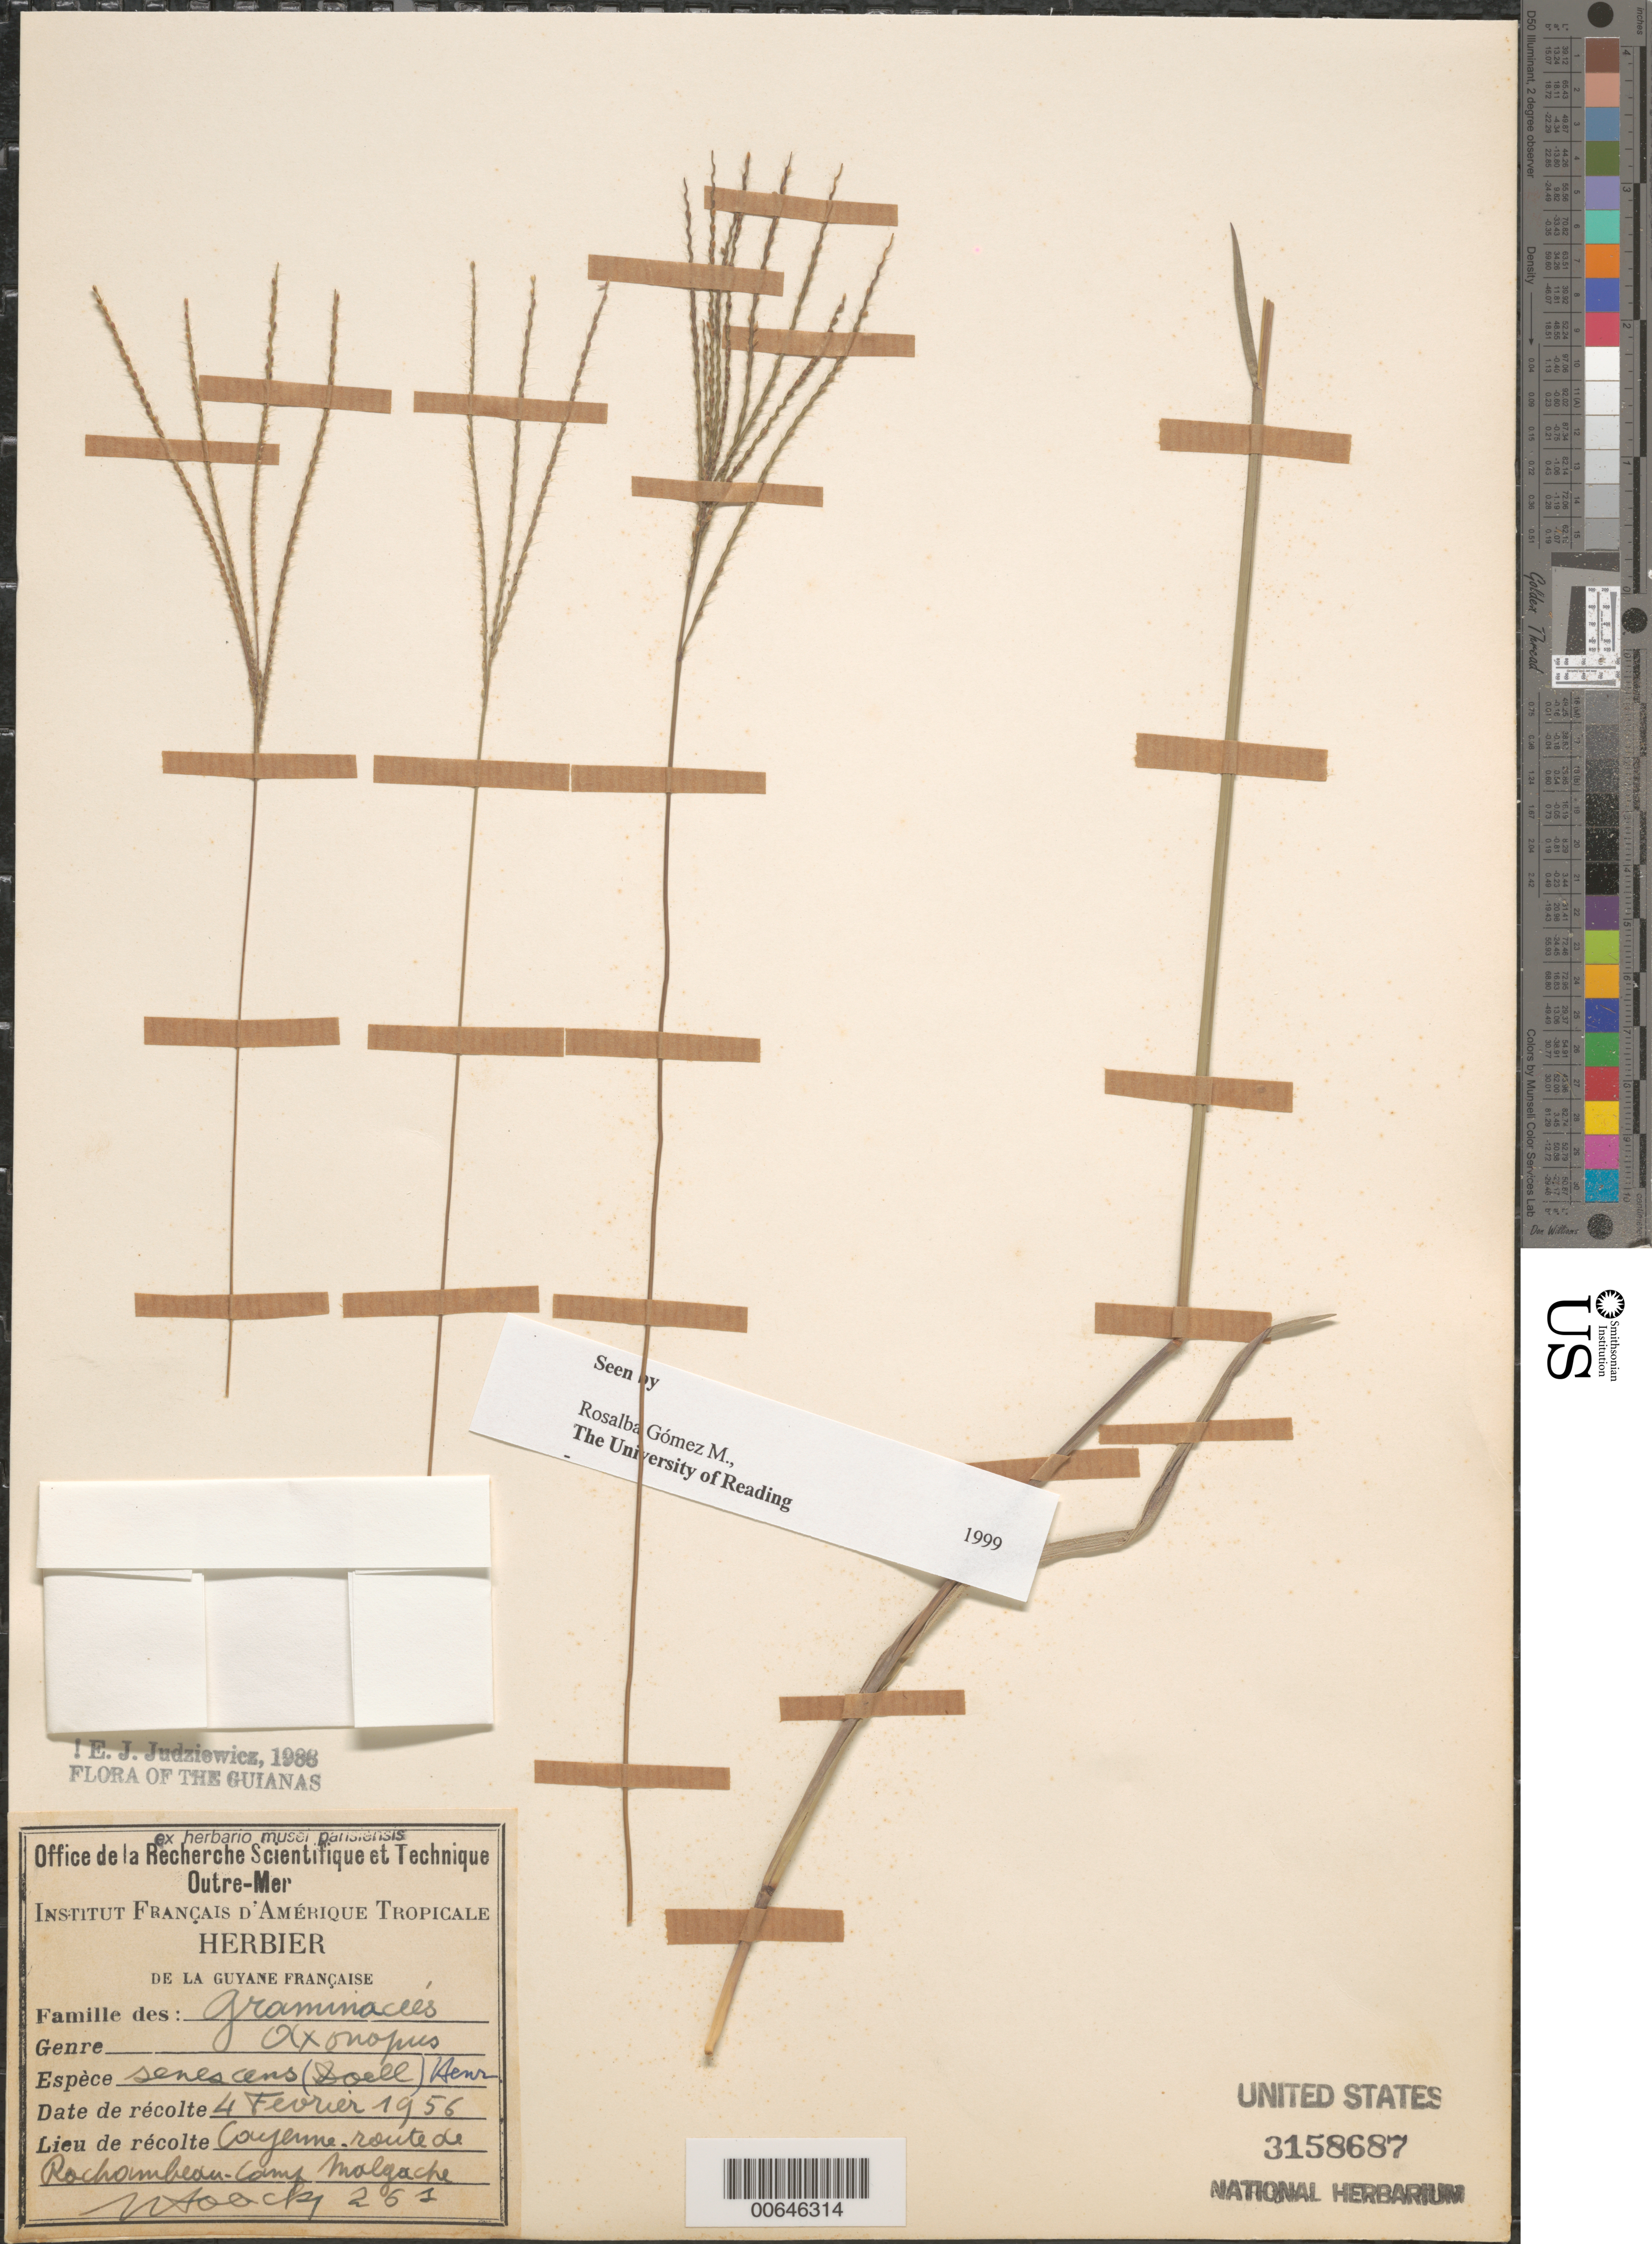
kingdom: Plantae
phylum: Tracheophyta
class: Liliopsida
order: Poales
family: Poaceae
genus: Axonopus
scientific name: Axonopus senescens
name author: (Döll) Henr.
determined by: Rosalba Gomez, M.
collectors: J. Hoock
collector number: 261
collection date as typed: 4-Feb-56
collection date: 1956-02-04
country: French Guiana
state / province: Cayenne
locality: Cayenne, Route de Rochambeau, Camp Malgache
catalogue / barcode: US 3158687